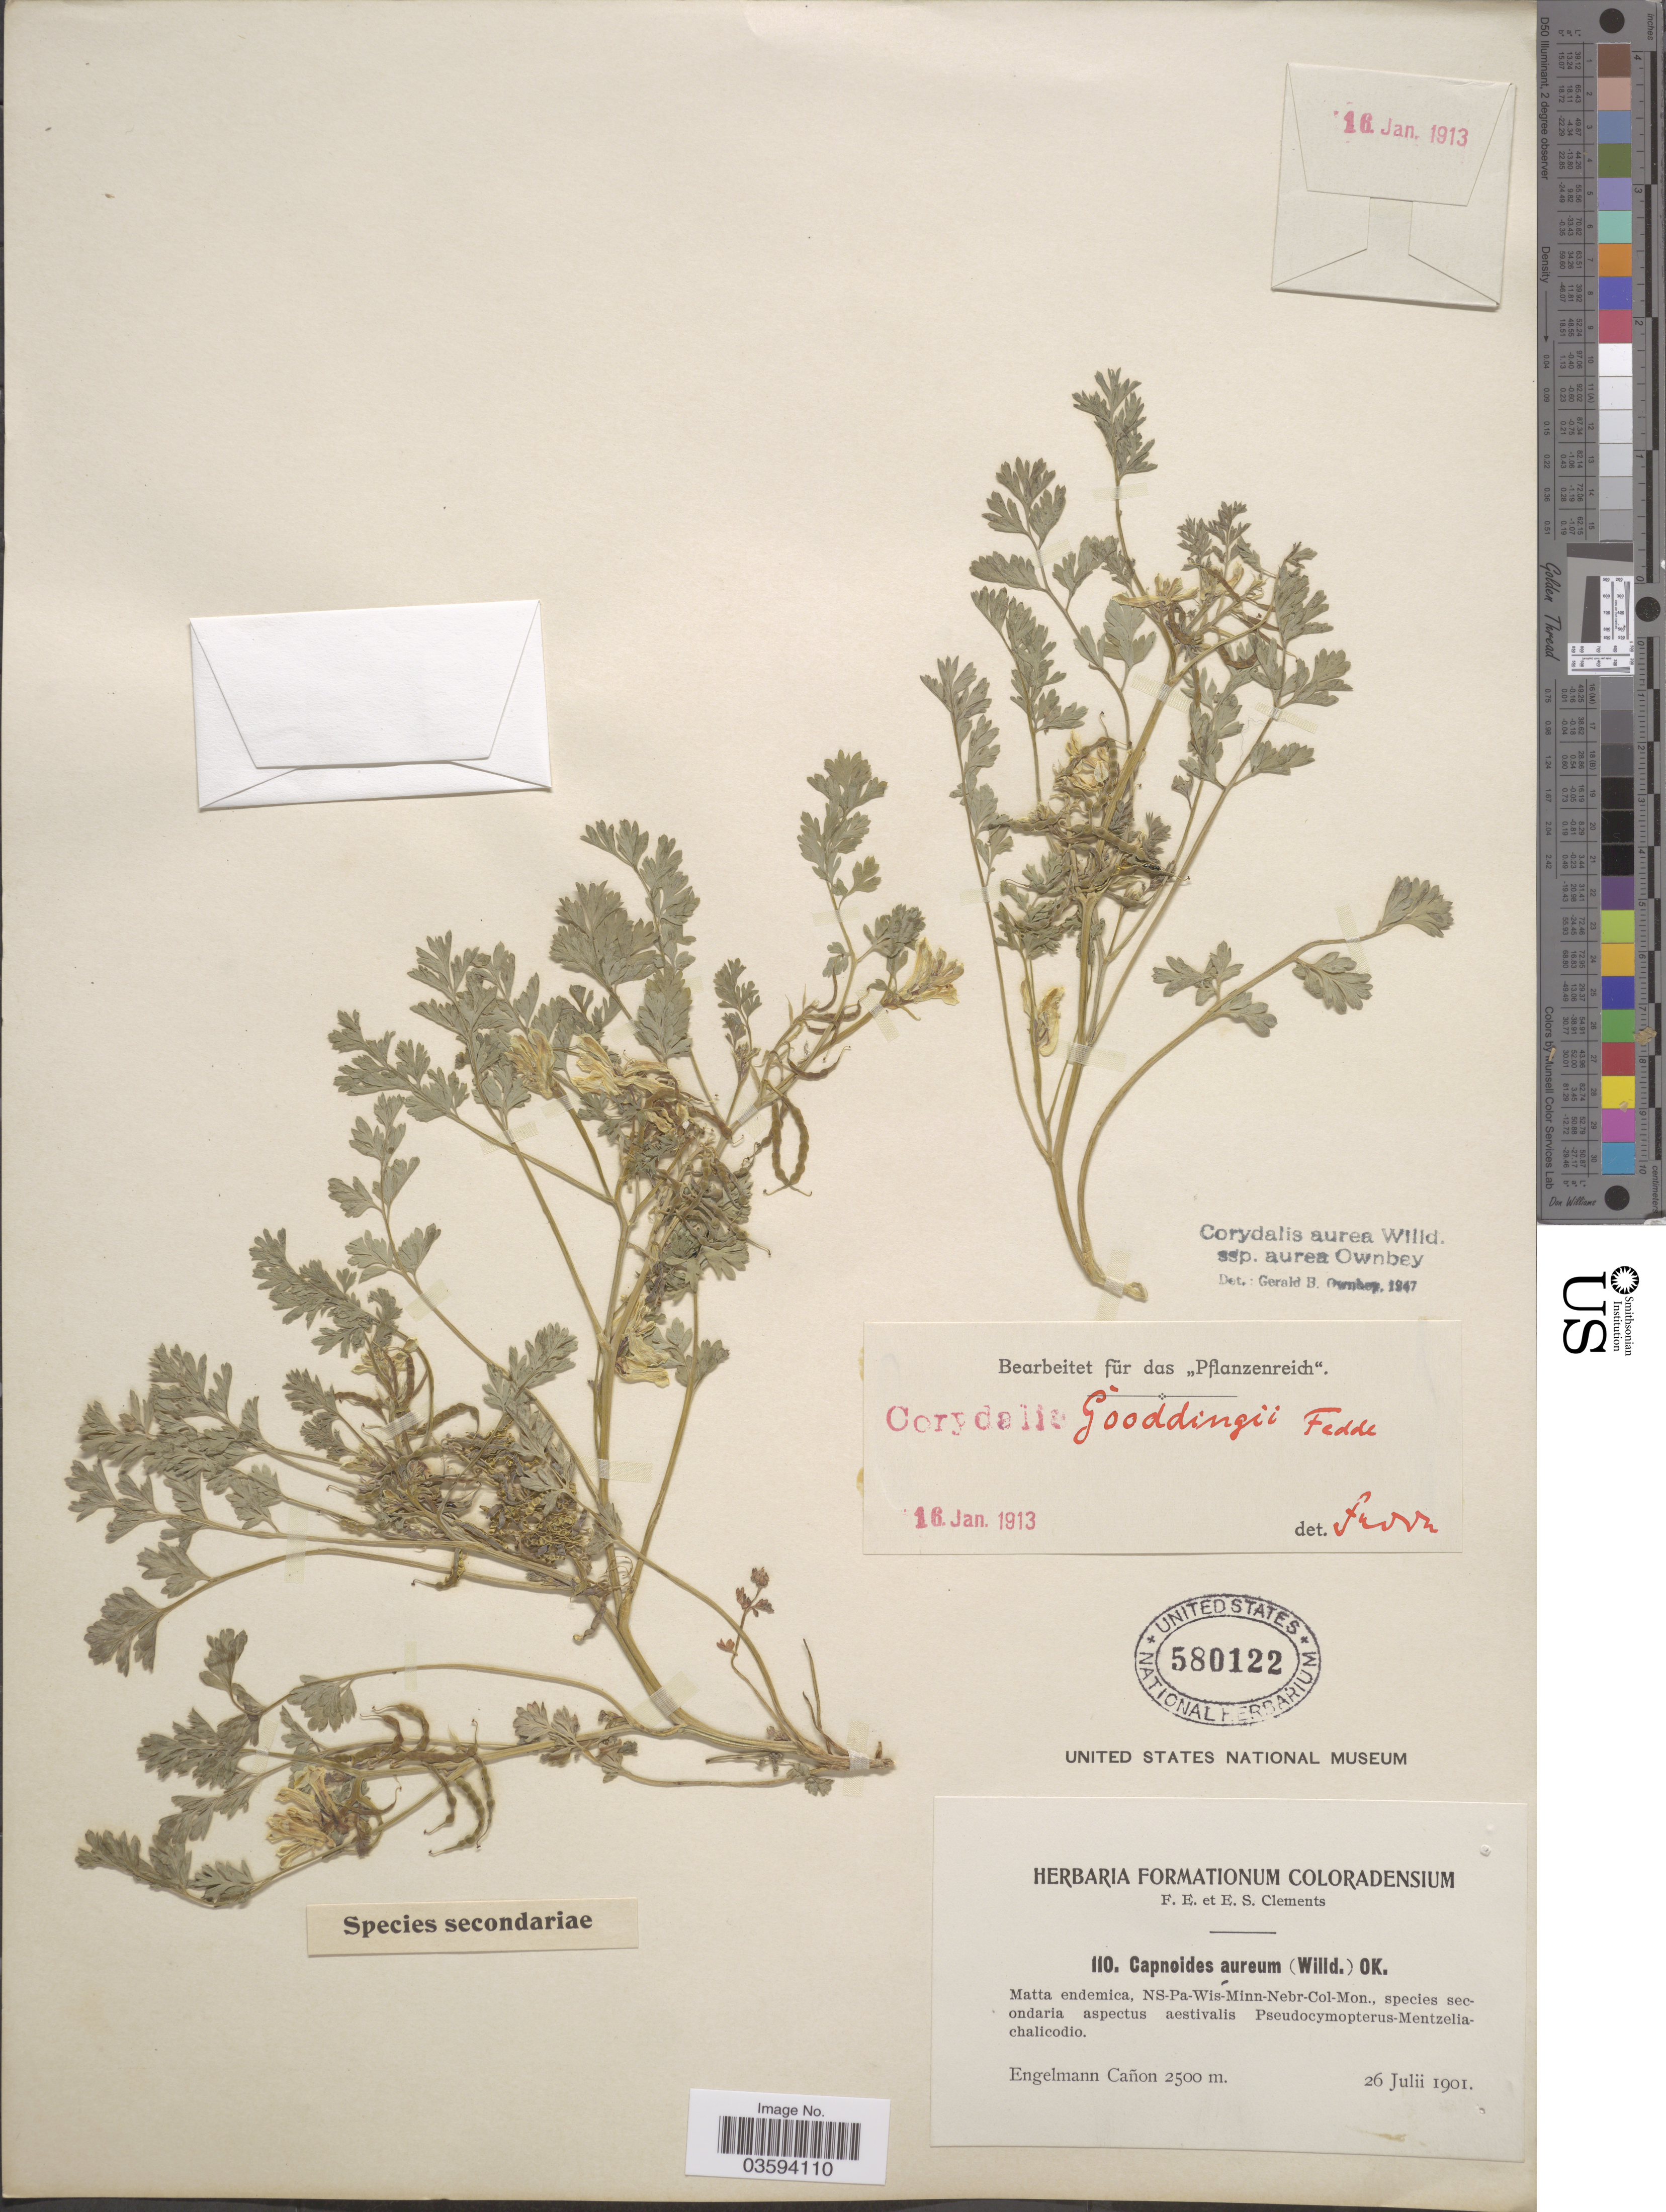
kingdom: Plantae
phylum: Tracheophyta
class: Magnoliopsida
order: Ranunculales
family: Papaveraceae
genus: Corydalis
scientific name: Corydalis aurea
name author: Willd.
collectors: F. E. Clements & E. S. Clements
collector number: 110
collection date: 1901-07-26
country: United States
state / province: Colorado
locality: Engelmann Cañon.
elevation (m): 2500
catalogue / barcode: US 580122